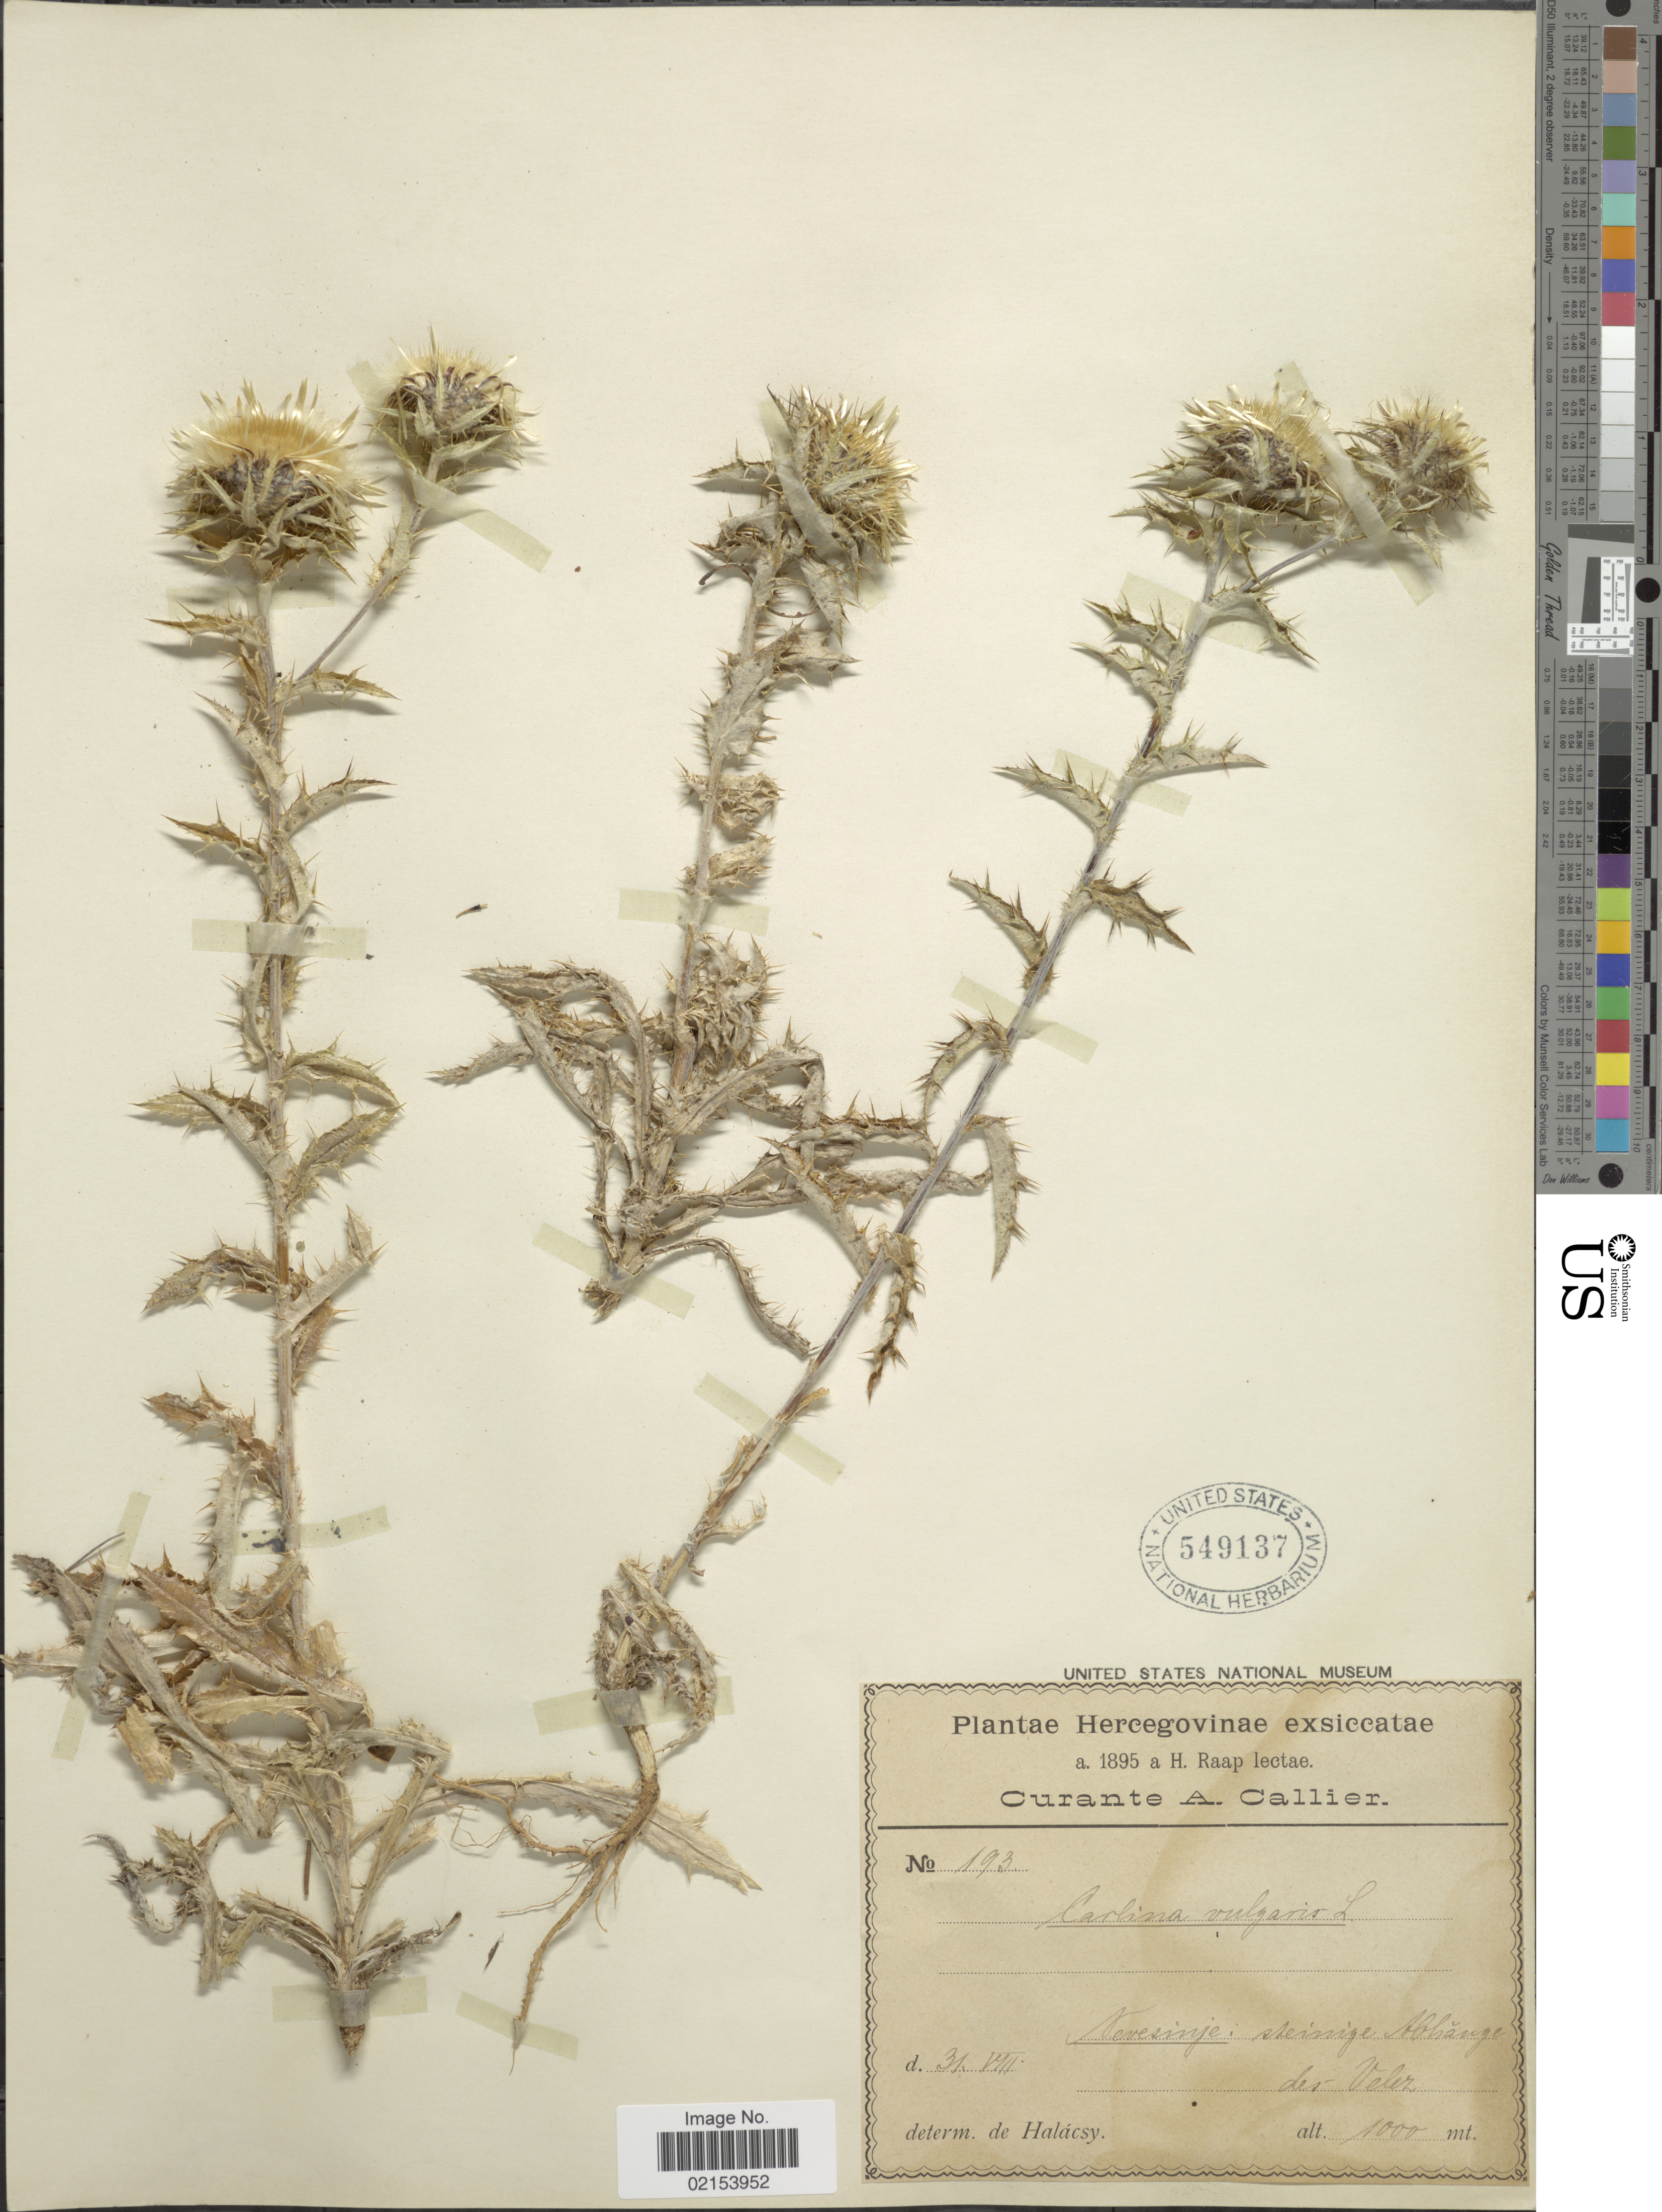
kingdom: Plantae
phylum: Tracheophyta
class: Magnoliopsida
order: Asterales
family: Asteraceae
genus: Carlina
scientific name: Carlina vulgaris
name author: L.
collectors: H. Raap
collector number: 193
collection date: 1895-08-31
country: Bosnia and Herzegovina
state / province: Srpska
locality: Nevesinje: steinige Abhange des Velez. Hercegovinae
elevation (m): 1000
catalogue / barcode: US 549137